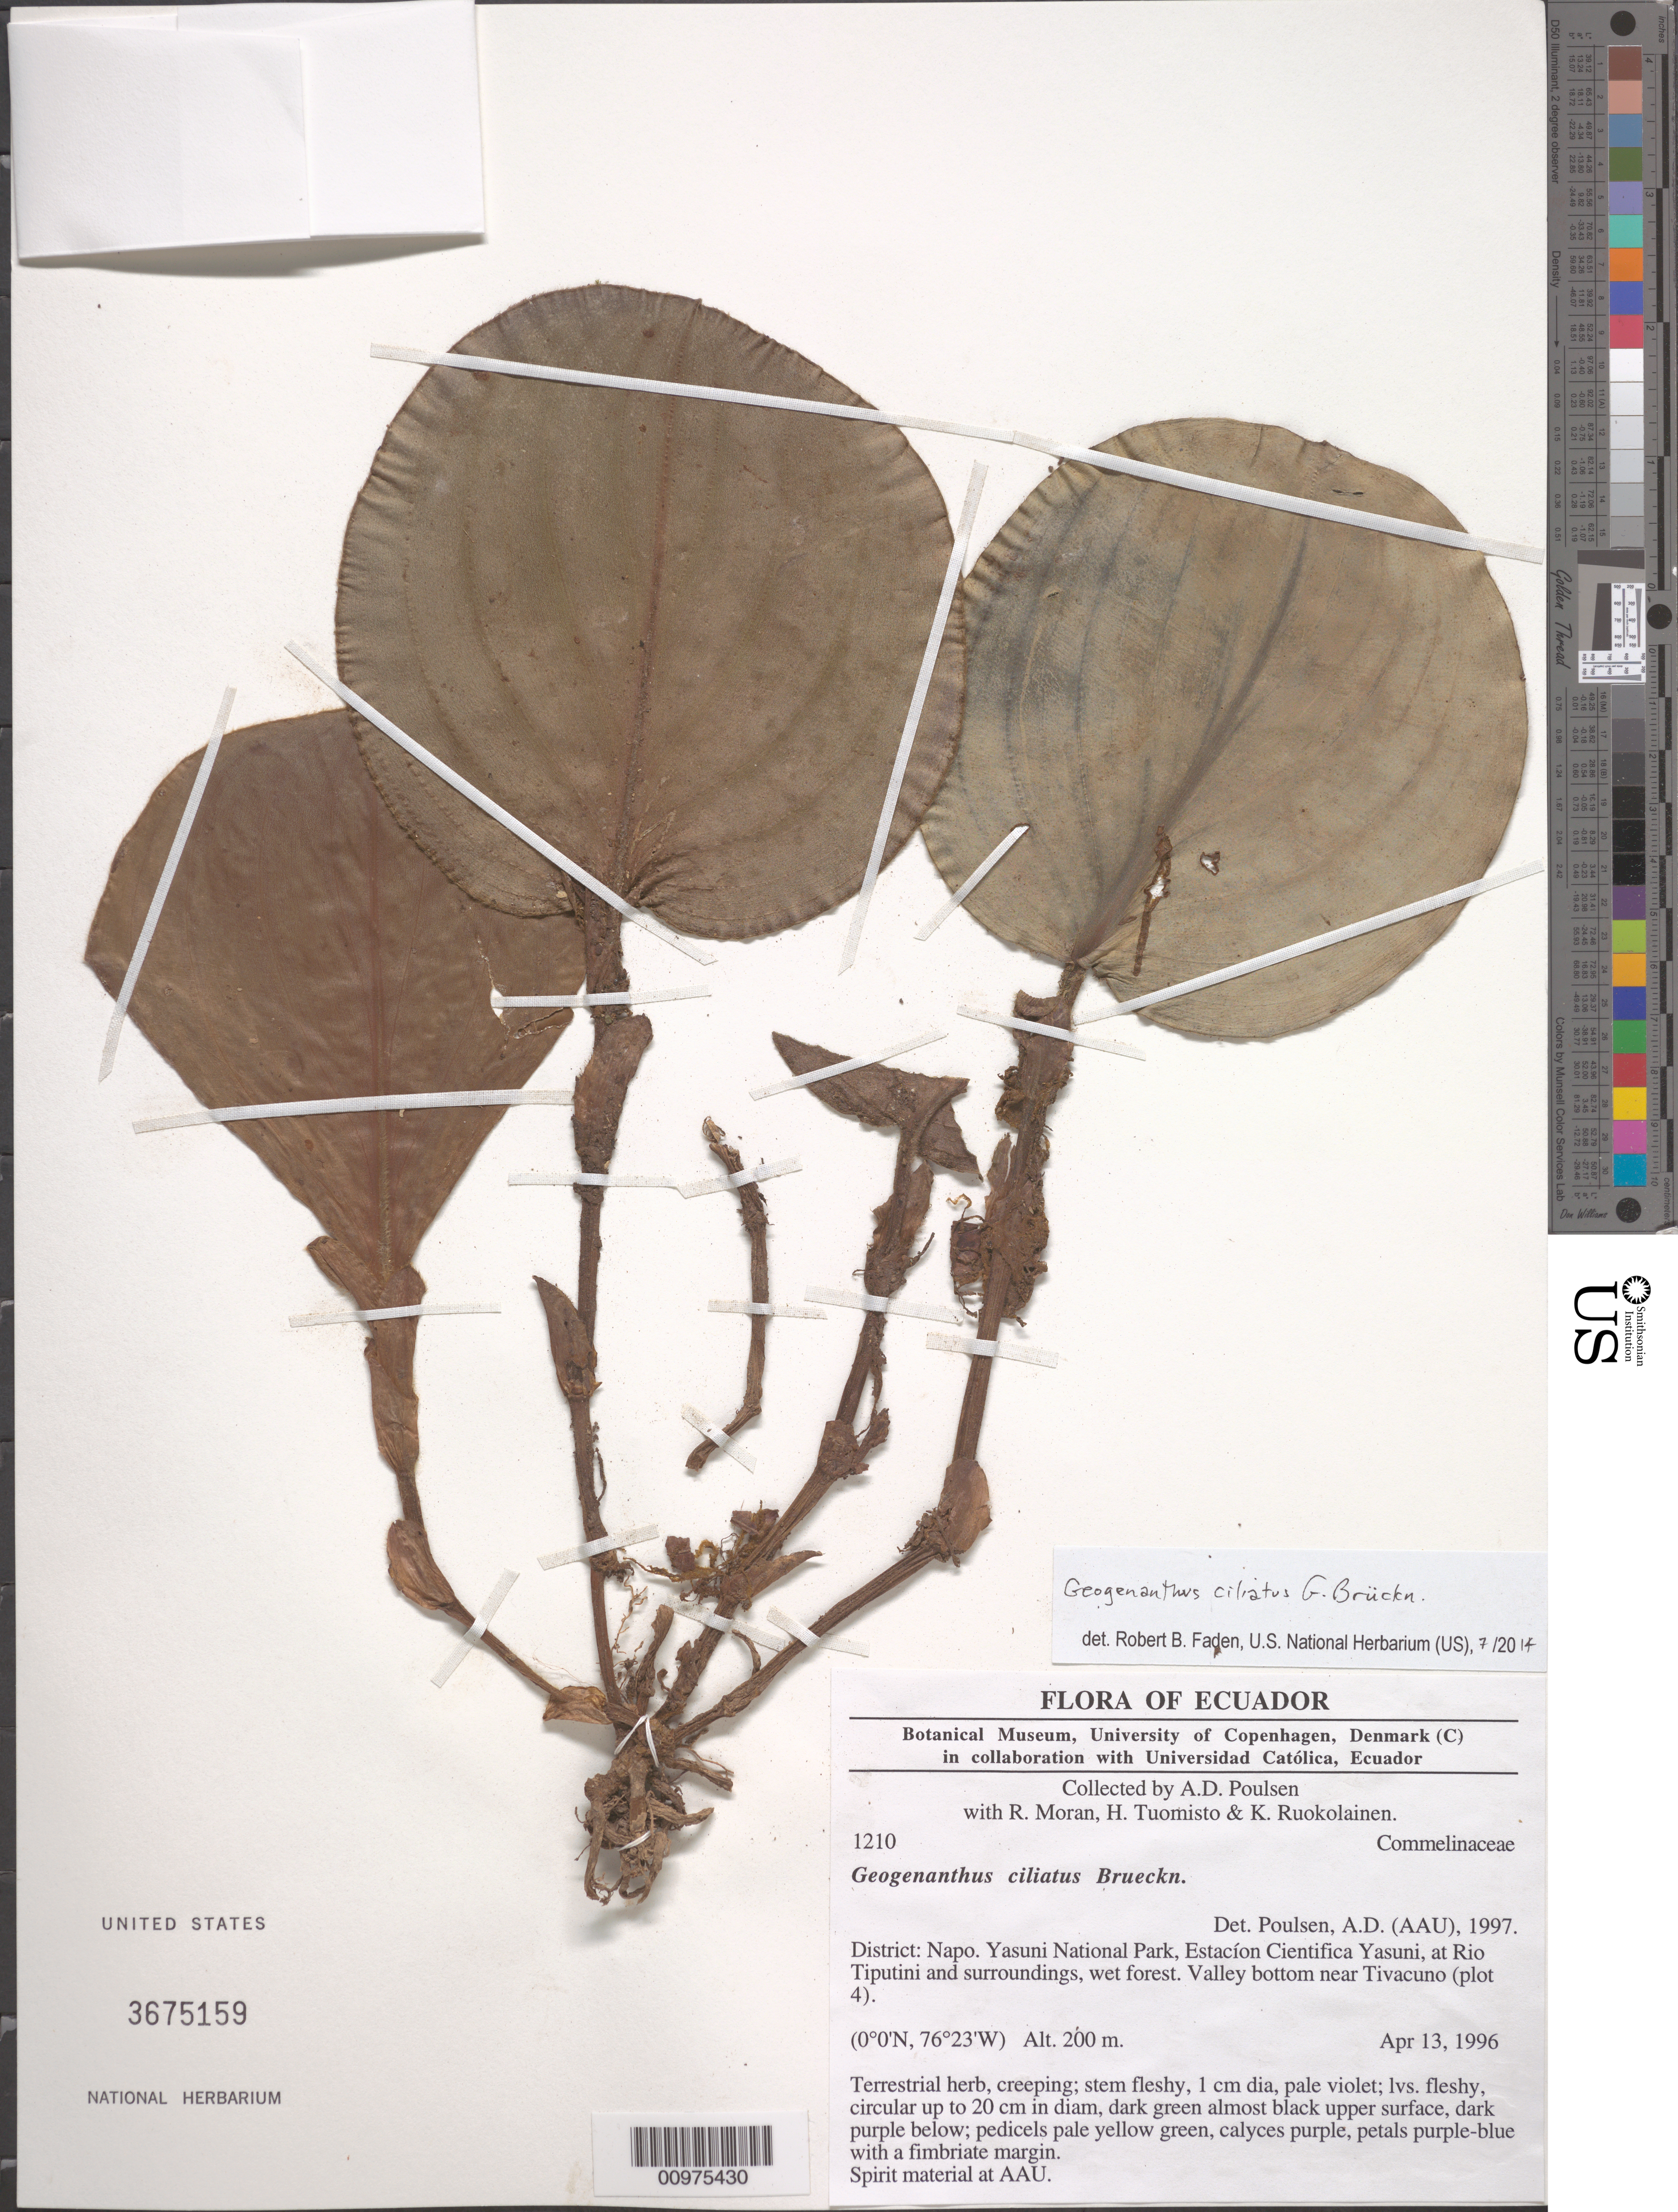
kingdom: Plantae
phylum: Tracheophyta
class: Liliopsida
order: Commelinales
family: Commelinaceae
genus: Geogenanthus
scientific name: Geogenanthus ciliatus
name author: G. Brückn.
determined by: Faden, Robert B., (US), Smithsonian Institution - National Museum of Natural History (UNITED STATES)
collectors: A. Poulsen et al.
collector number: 1210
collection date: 1996-04-13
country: Ecuador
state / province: Napo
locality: Yasuni National Park, Estacíon Ceintifica Yasuni, at Rio Tiputini and surroundings, wet forest.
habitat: Valley bottom near Tivacuno (plot 4).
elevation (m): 200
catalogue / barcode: US 3675159